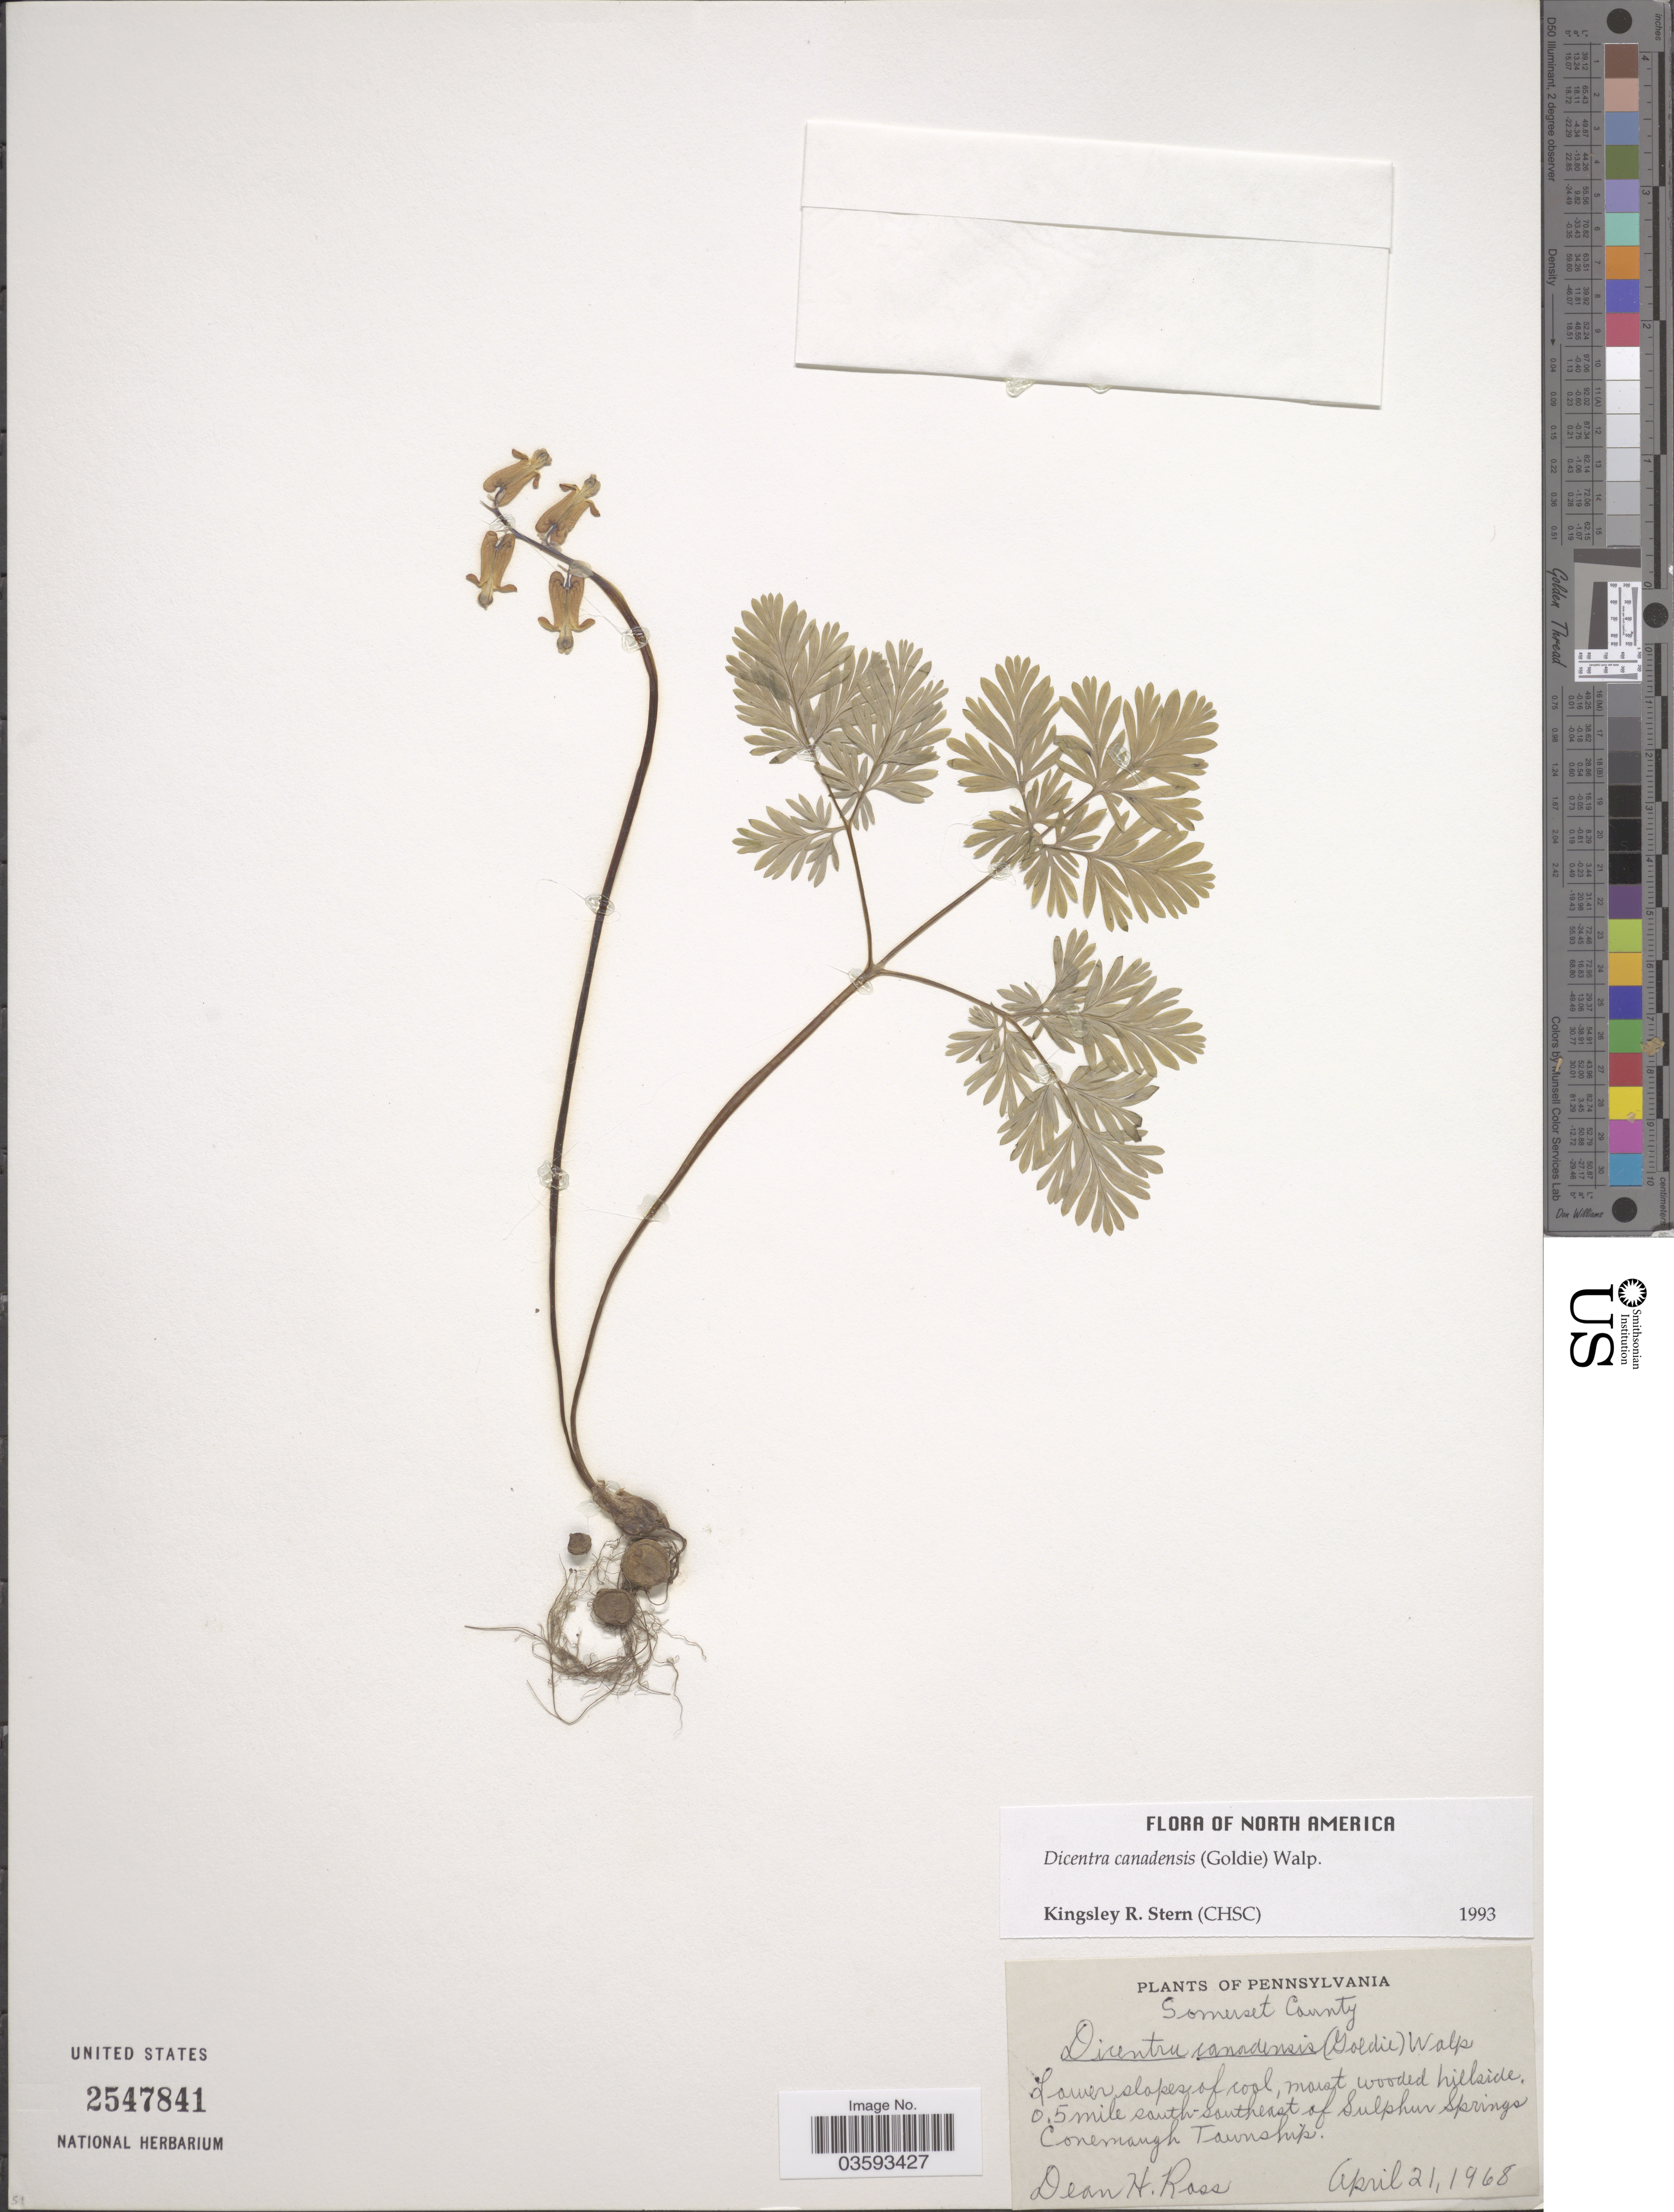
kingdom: Plantae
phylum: Tracheophyta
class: Magnoliopsida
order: Ranunculales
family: Papaveraceae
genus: Dicentra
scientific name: Dicentra canadensis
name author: (Goldie) Walp.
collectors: D. Ross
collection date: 1968-04-21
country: United States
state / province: Pennsylvania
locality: Somerset County. Lower slopes of cool, moist wooded hillsides, 0.5 mile south-southeast of Sulphur Springs. Conemaugh Township.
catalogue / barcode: US 2547841